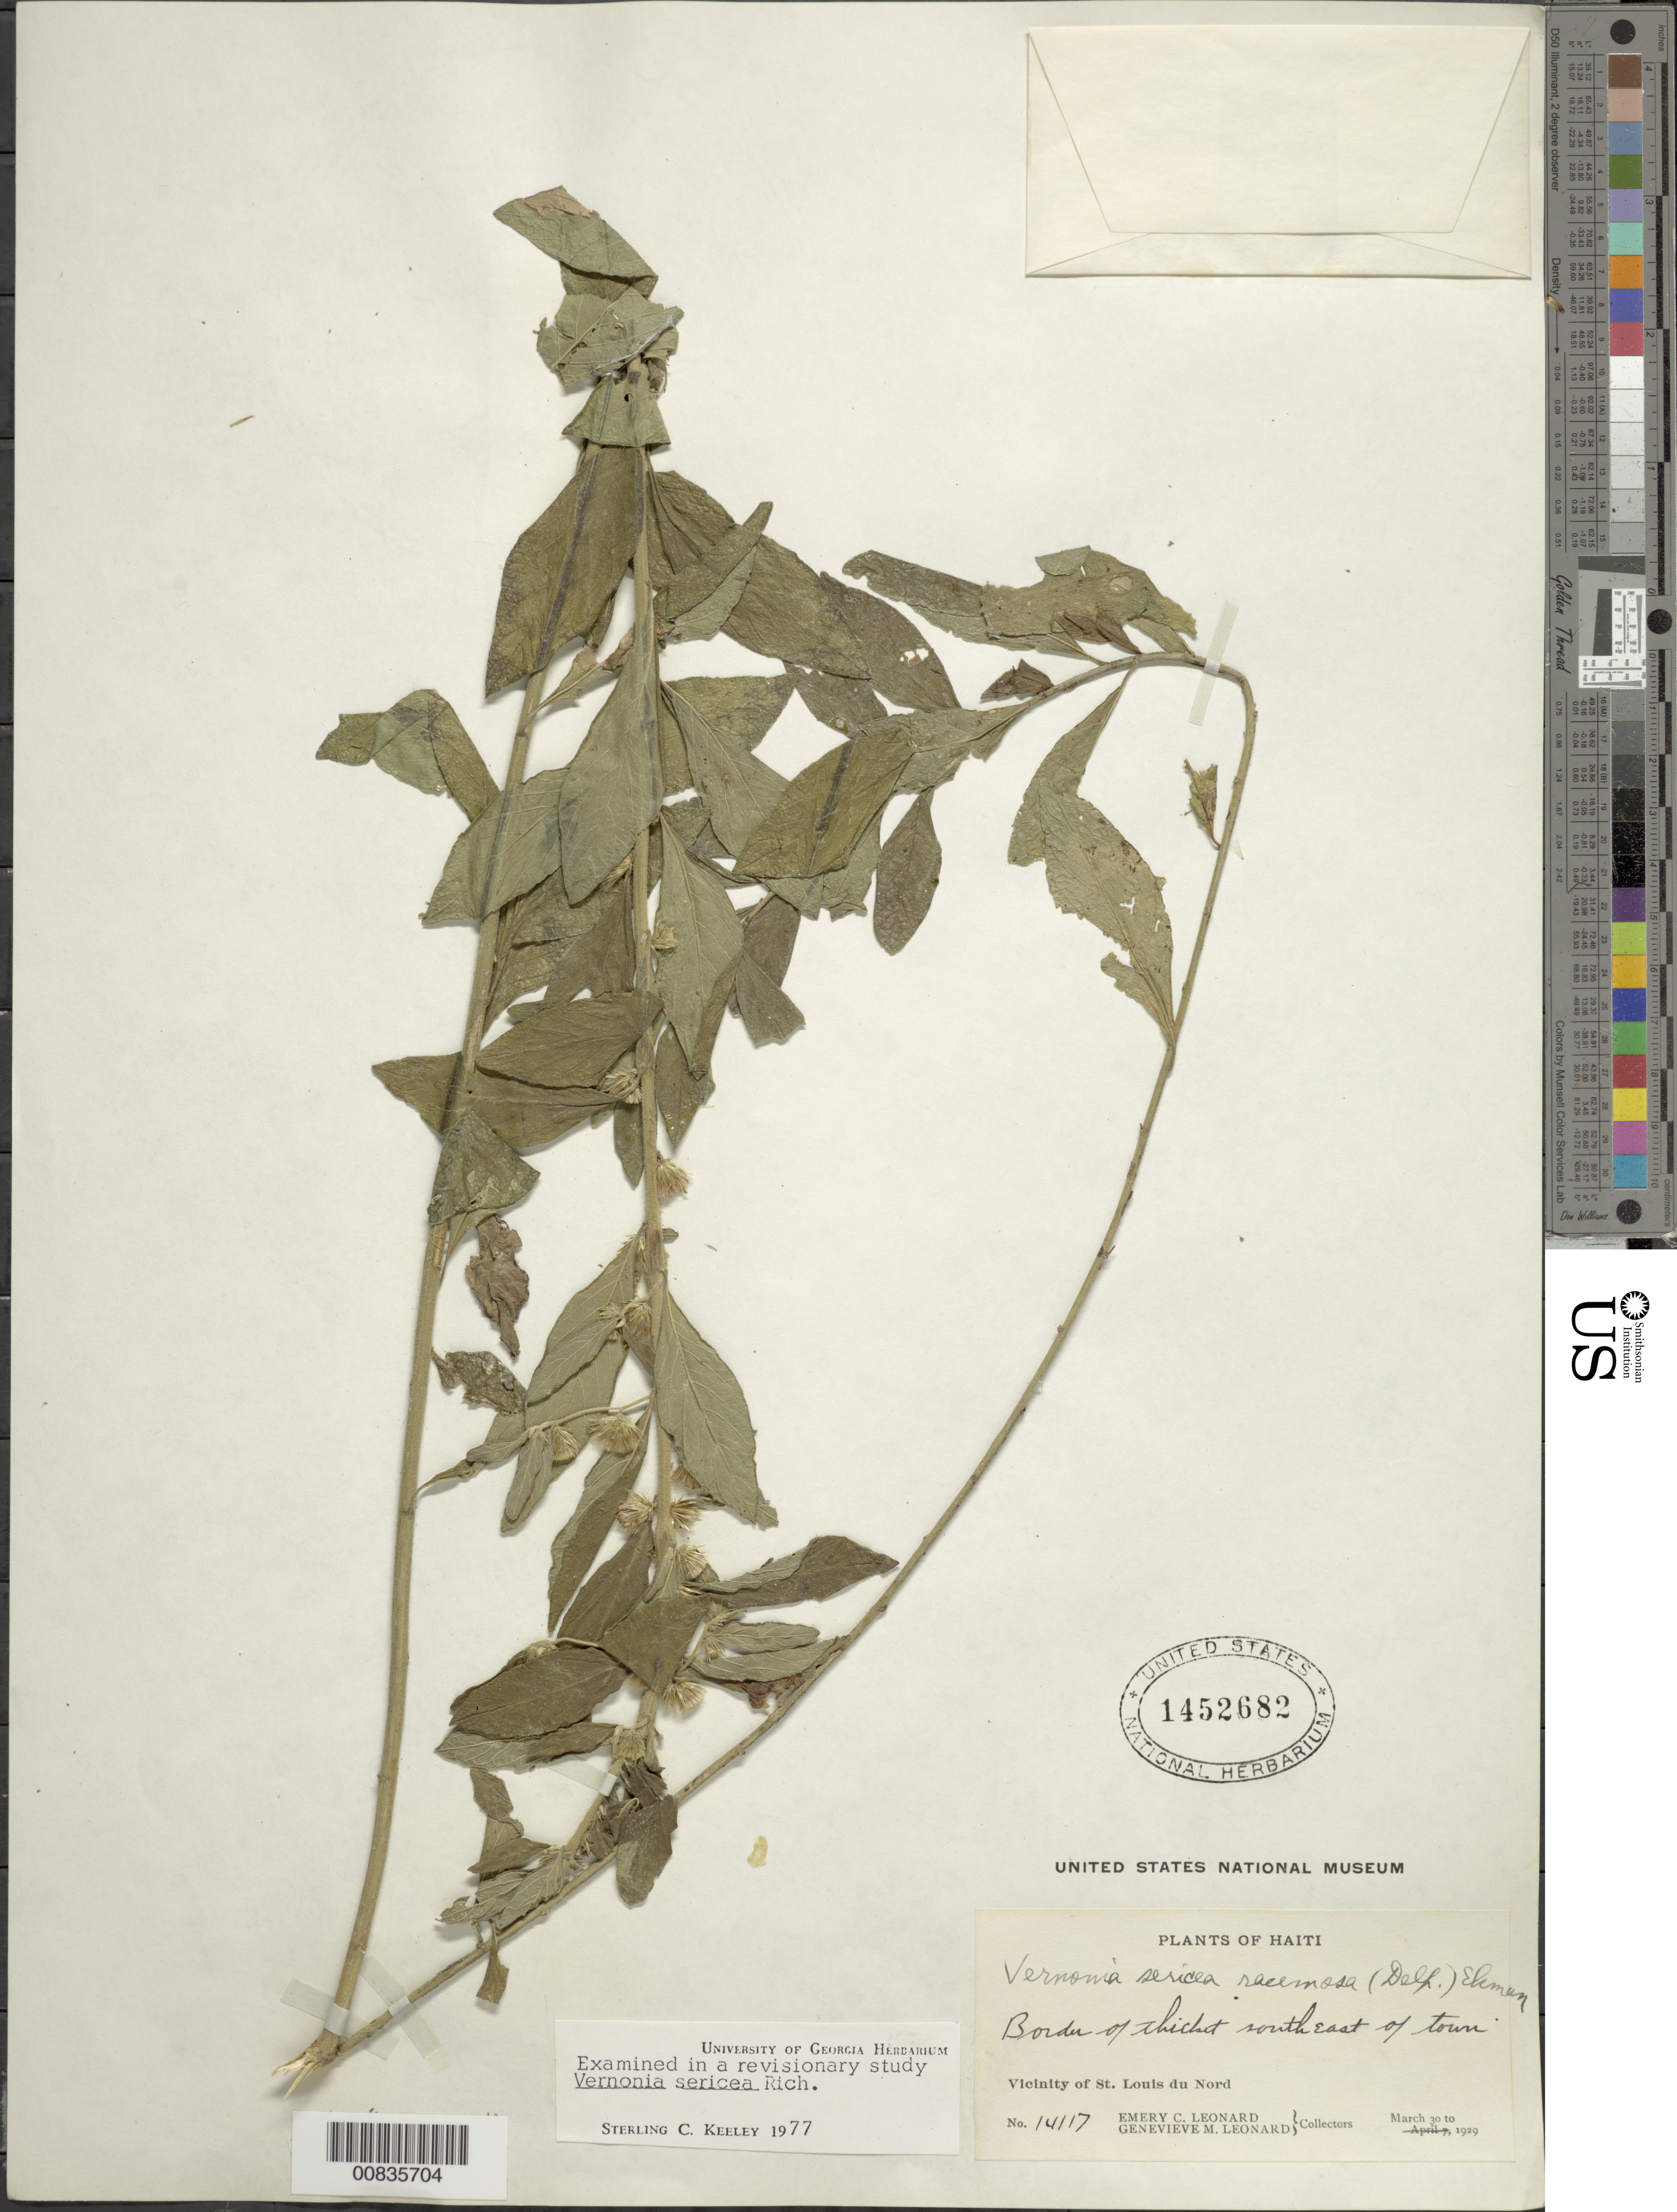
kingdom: Plantae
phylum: Tracheophyta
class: Magnoliopsida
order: Asterales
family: Asteraceae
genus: Lepidaploa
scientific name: Lepidaploa sericea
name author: (Rich.) H. Rob.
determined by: Keeley, S. C.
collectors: E. C. Leonard & G. M. Leonard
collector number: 14117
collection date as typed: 30 Mar 1929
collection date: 1929-03-30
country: Haiti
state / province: Nord-Ouest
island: Hispaniola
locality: Vicinity of St. Louis du Nord, SE of town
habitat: Border of thicket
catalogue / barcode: US 1452682